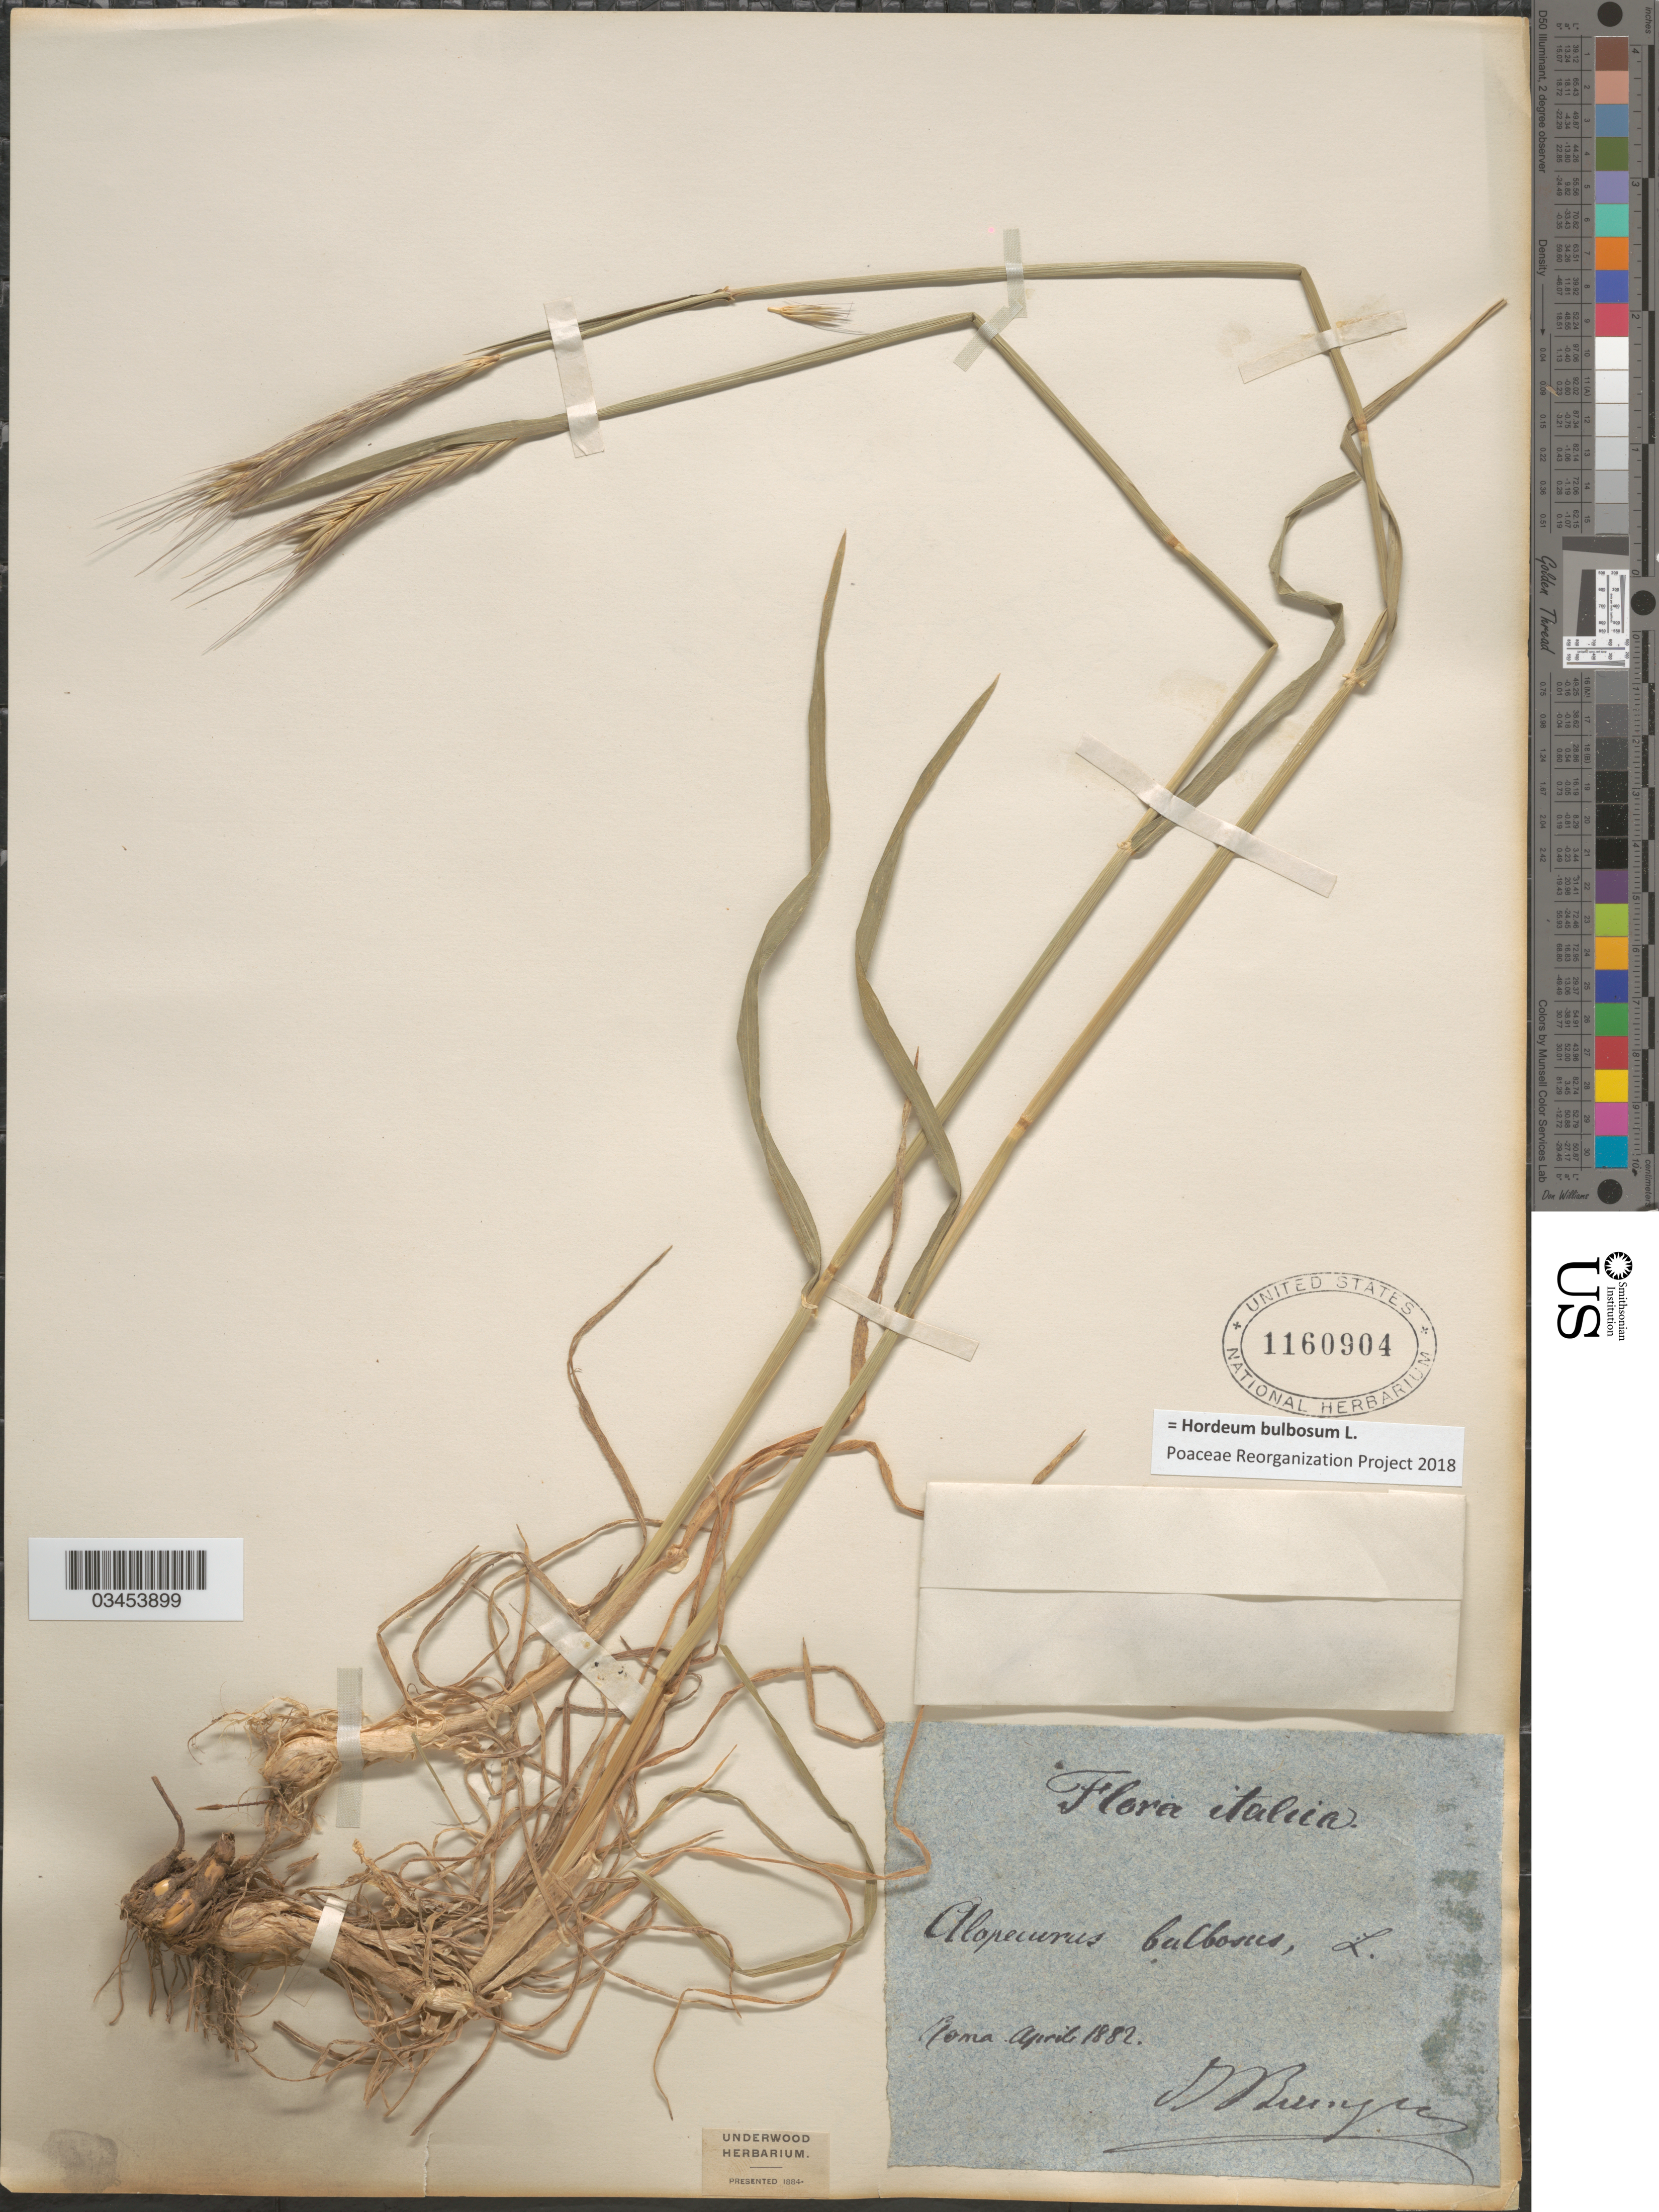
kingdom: Plantae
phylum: Tracheophyta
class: Liliopsida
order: Poales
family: Poaceae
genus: Hordeum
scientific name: Hordeum bulbosum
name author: L.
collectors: Bunge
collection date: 1882-04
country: Italy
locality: Roma.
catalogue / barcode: US 1160904